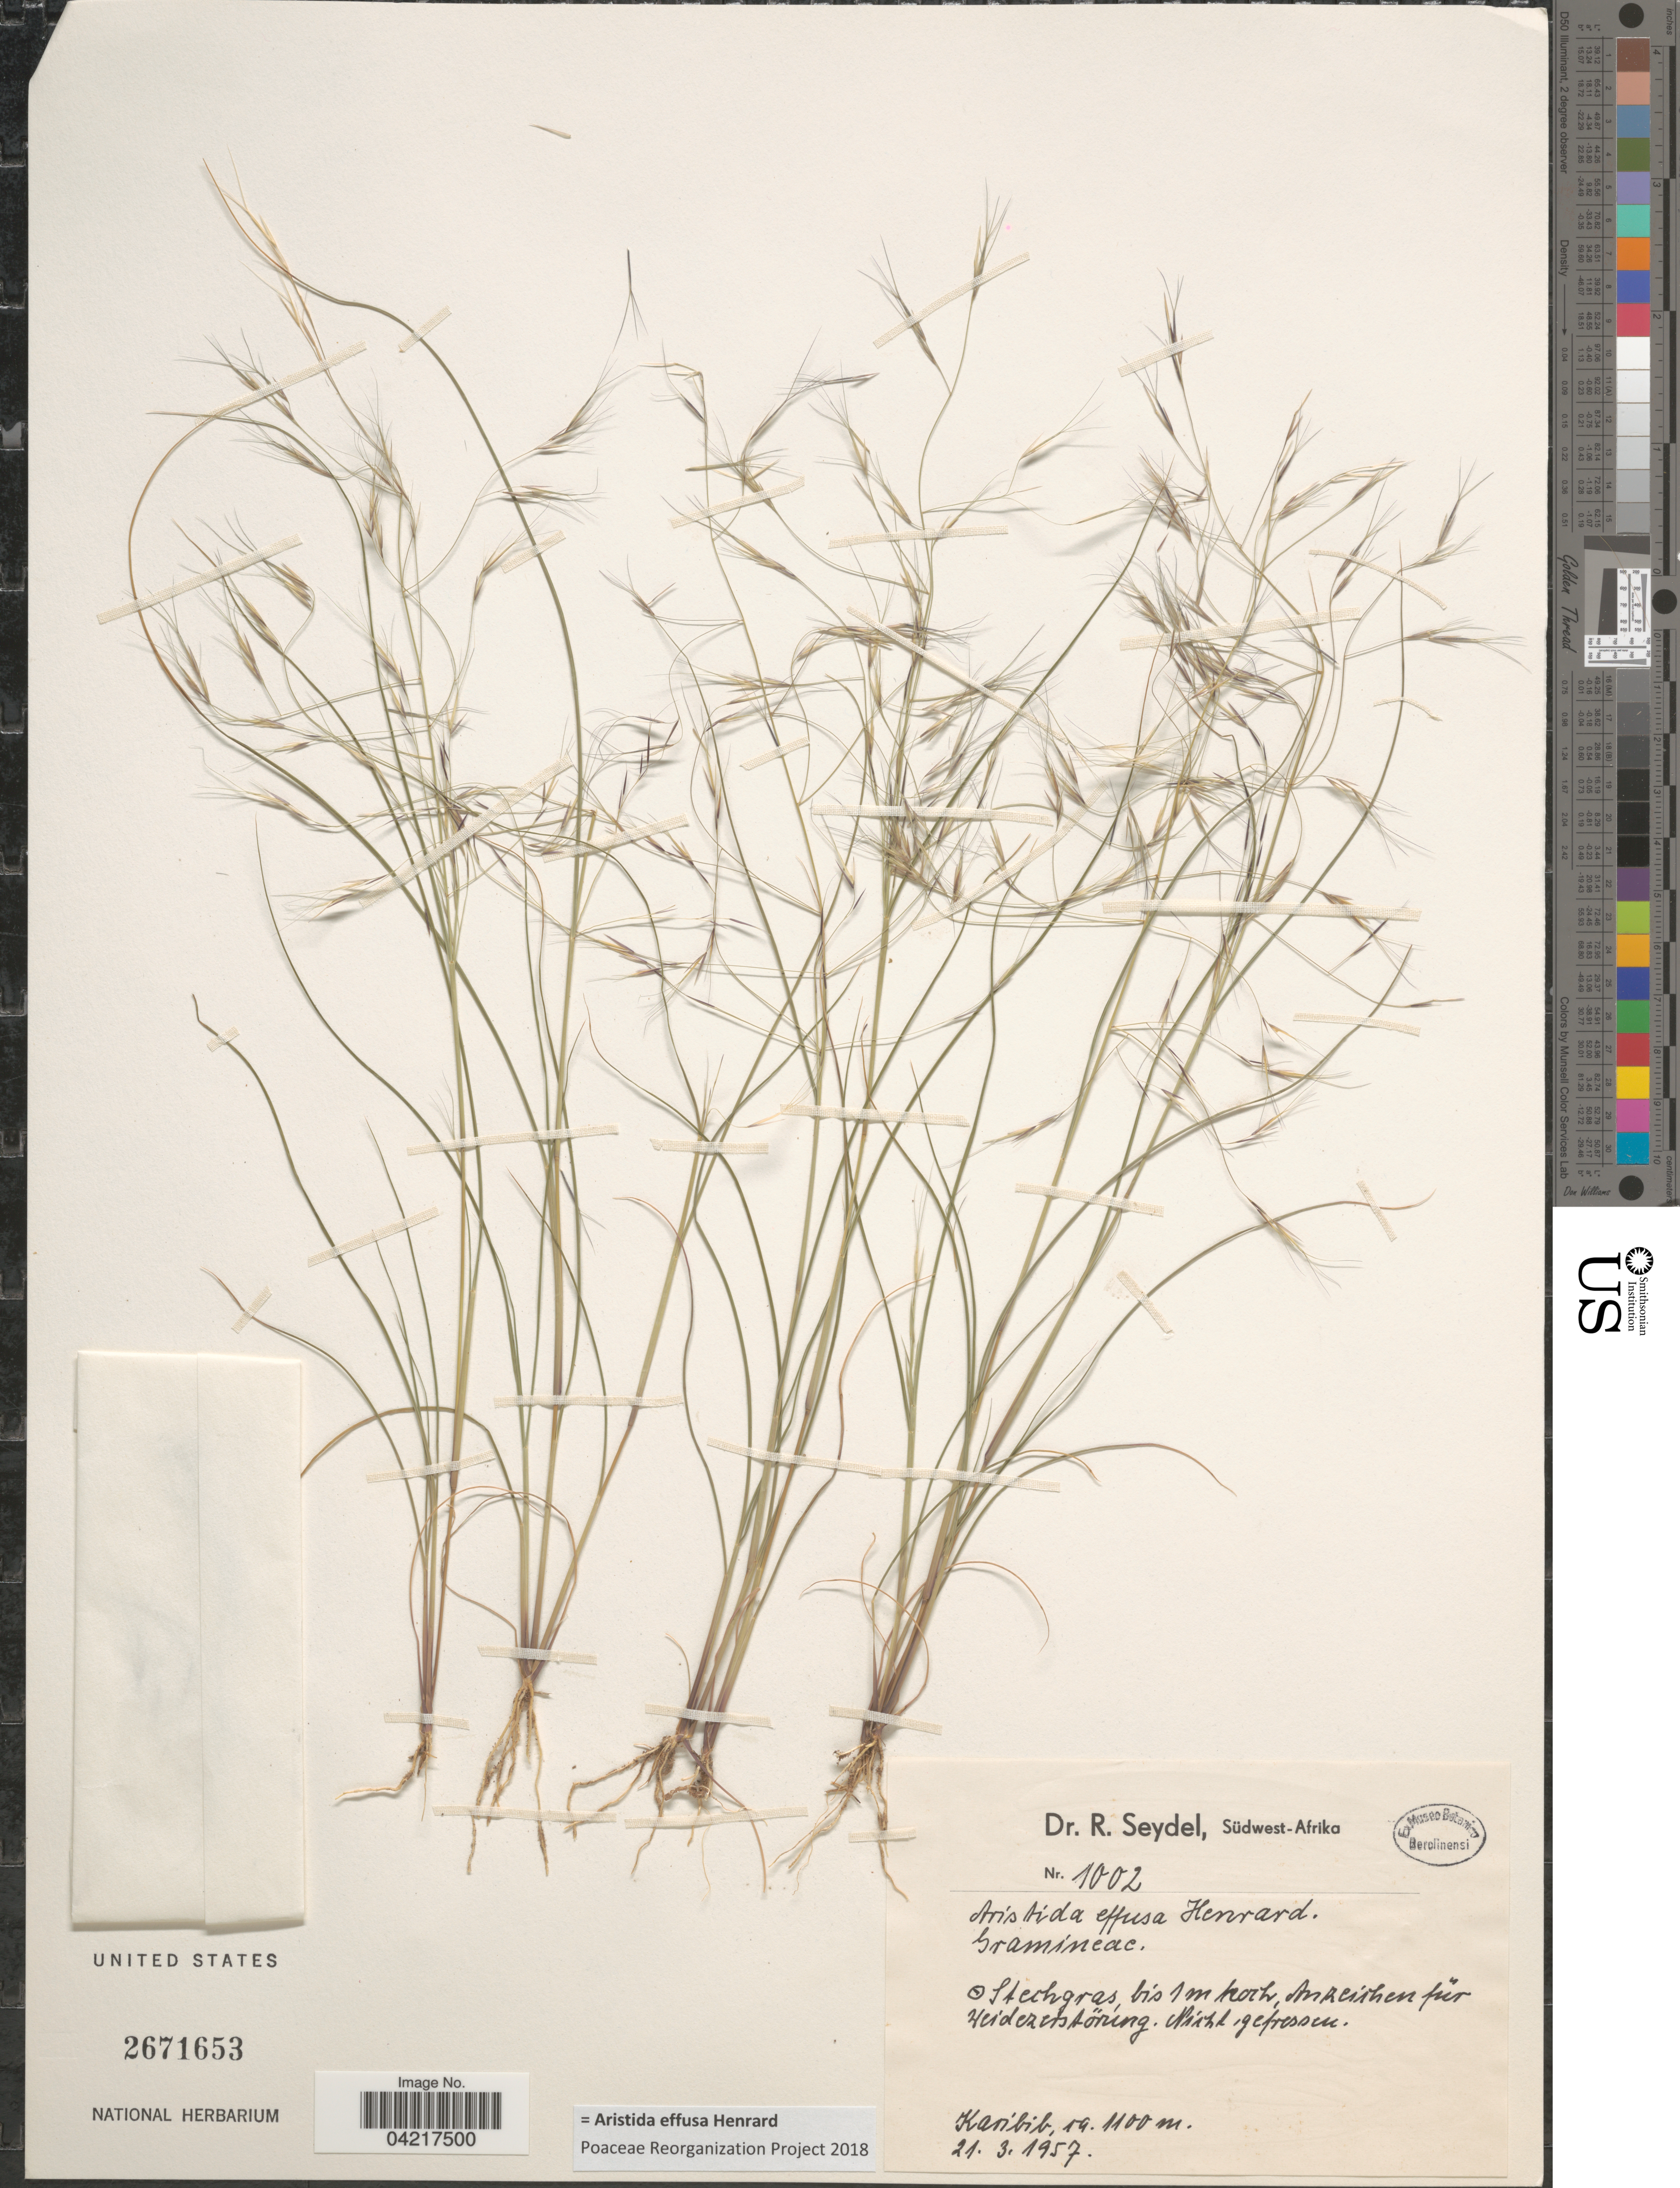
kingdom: Plantae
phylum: Tracheophyta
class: Liliopsida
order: Poales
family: Poaceae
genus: Aristida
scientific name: Aristida effusa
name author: Henr.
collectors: R. Seydel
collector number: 1002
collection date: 1957-03-21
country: Namibia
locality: Karibib.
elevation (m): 1100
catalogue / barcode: US 2671653